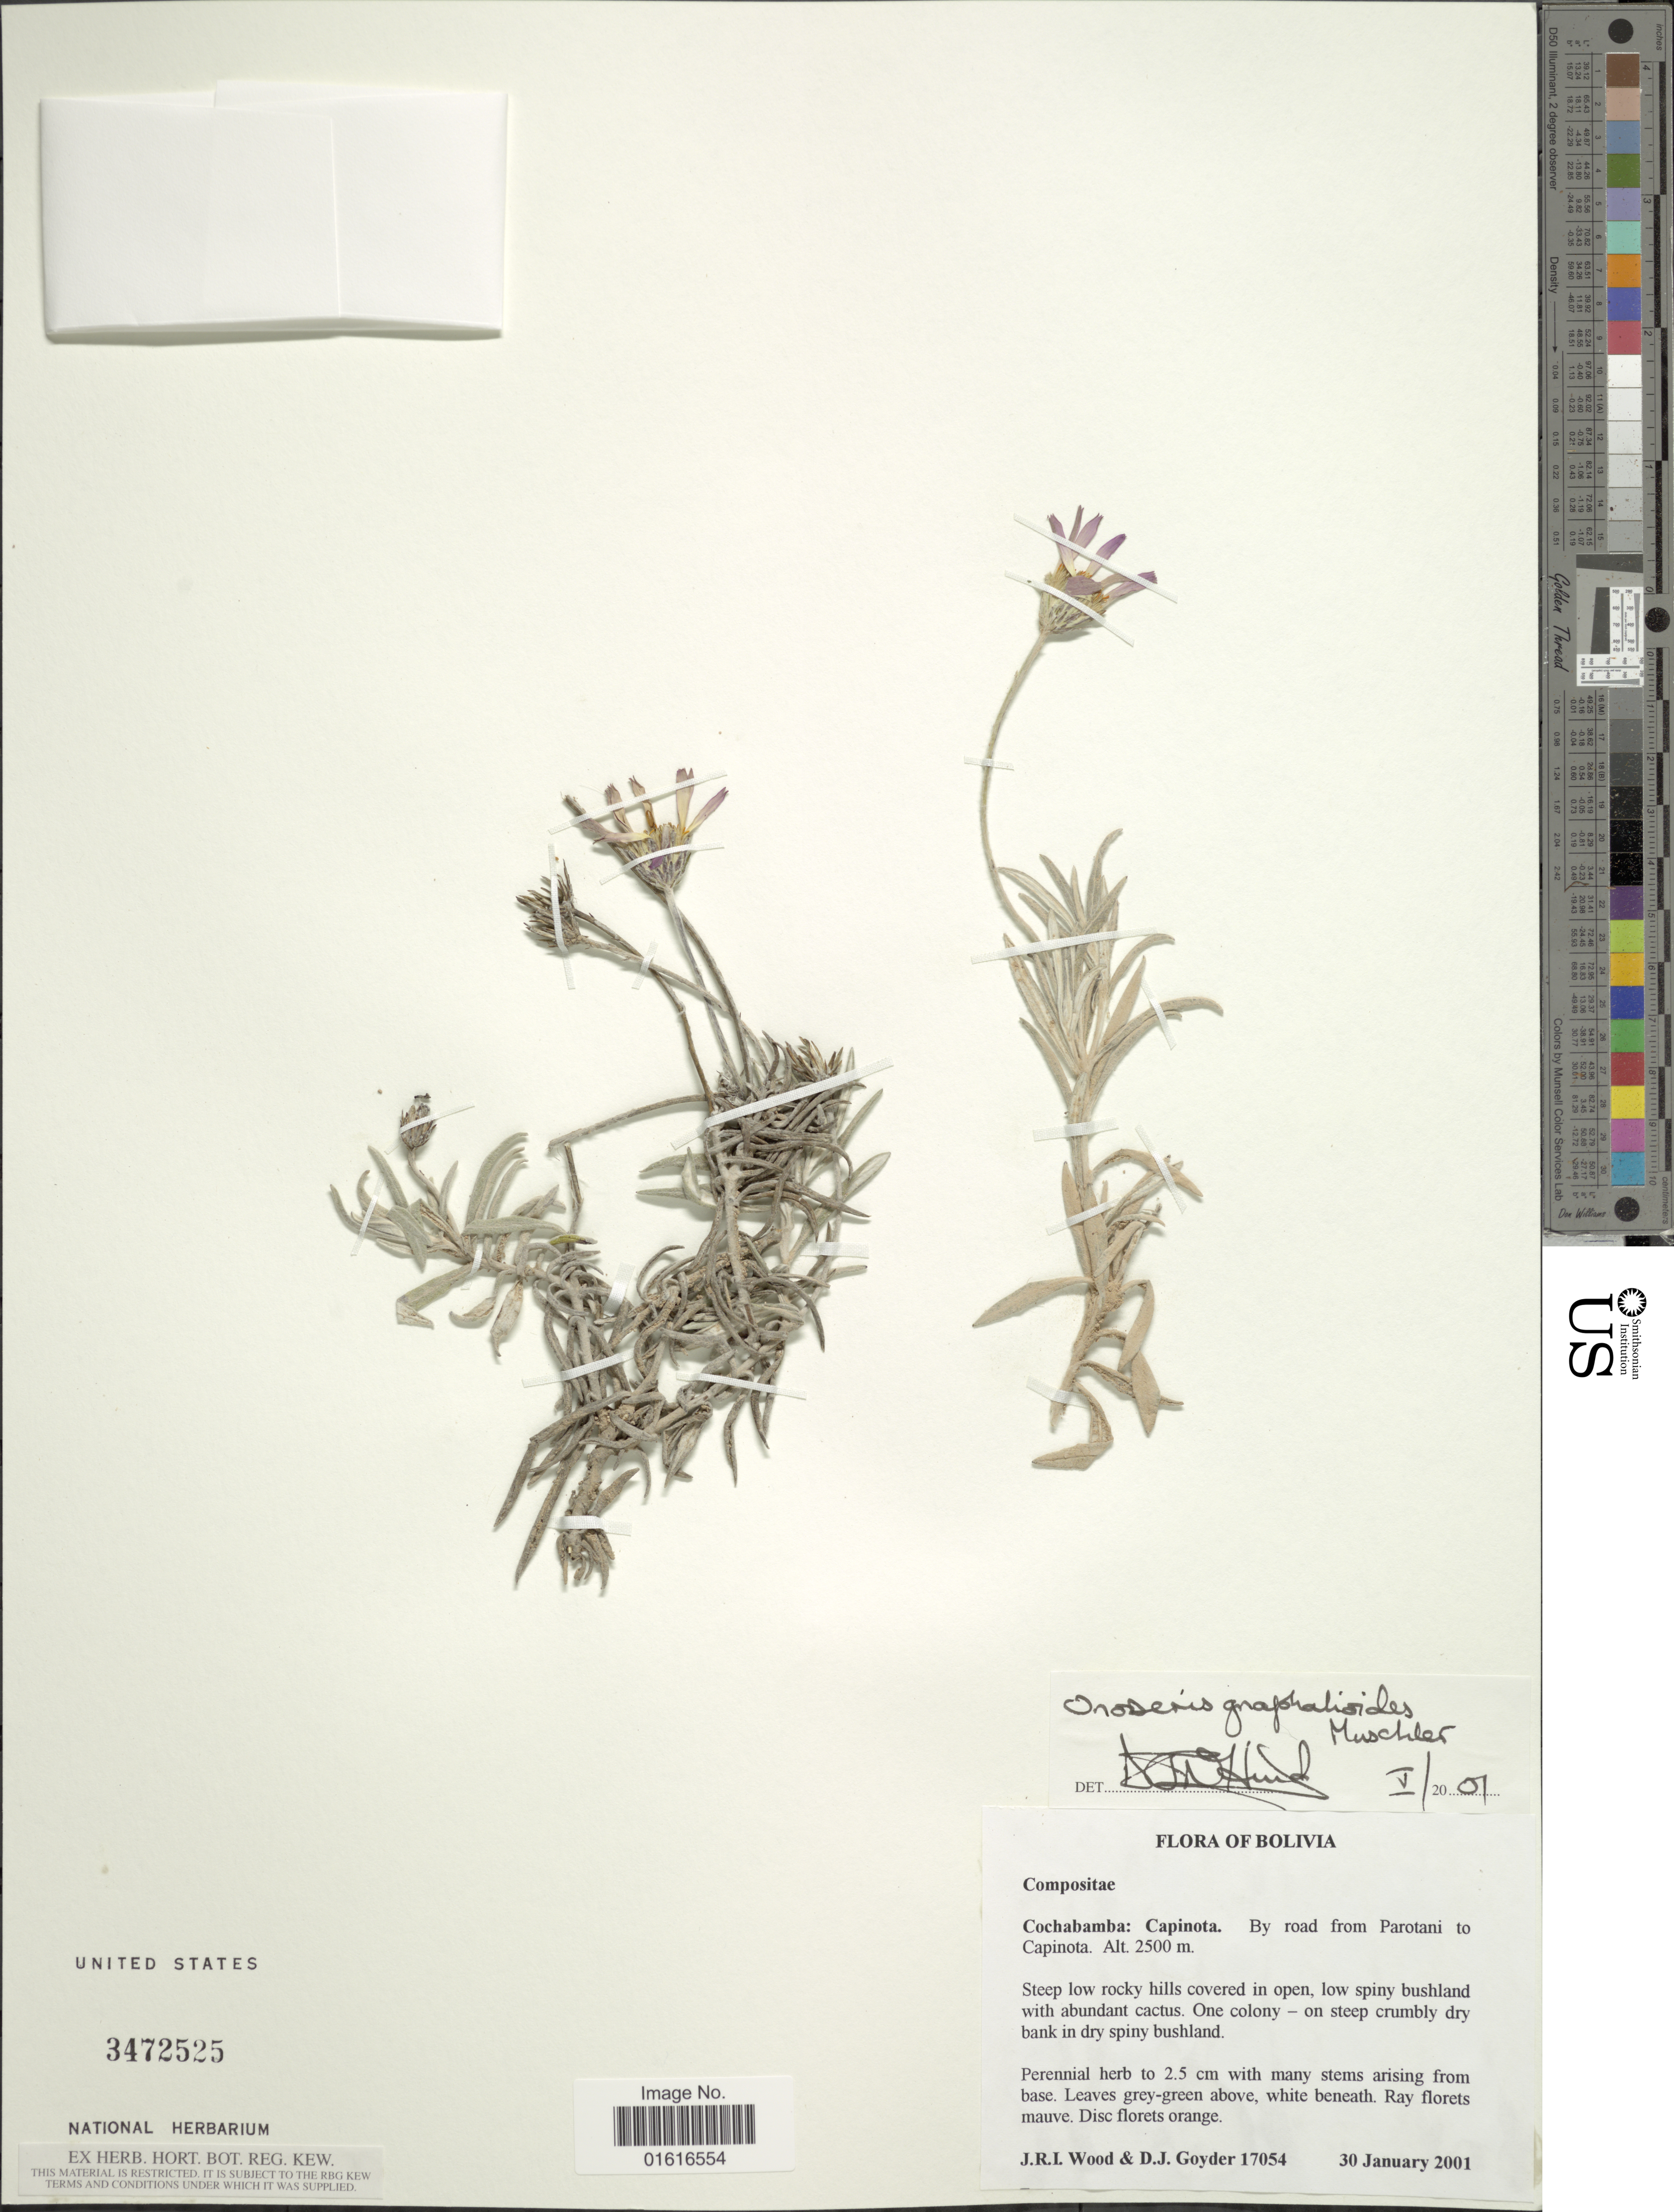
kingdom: Plantae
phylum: Tracheophyta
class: Magnoliopsida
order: Asterales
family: Asteraceae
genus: Onoseris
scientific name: Onoseris gnaphalioides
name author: Muschl.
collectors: J. R. I. Wood & D. Goyder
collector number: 17054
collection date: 2001-01-30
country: Bolivia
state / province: Cochabamba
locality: Capinota. By road from Parotani to Capinota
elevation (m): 2500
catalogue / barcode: US 3472525